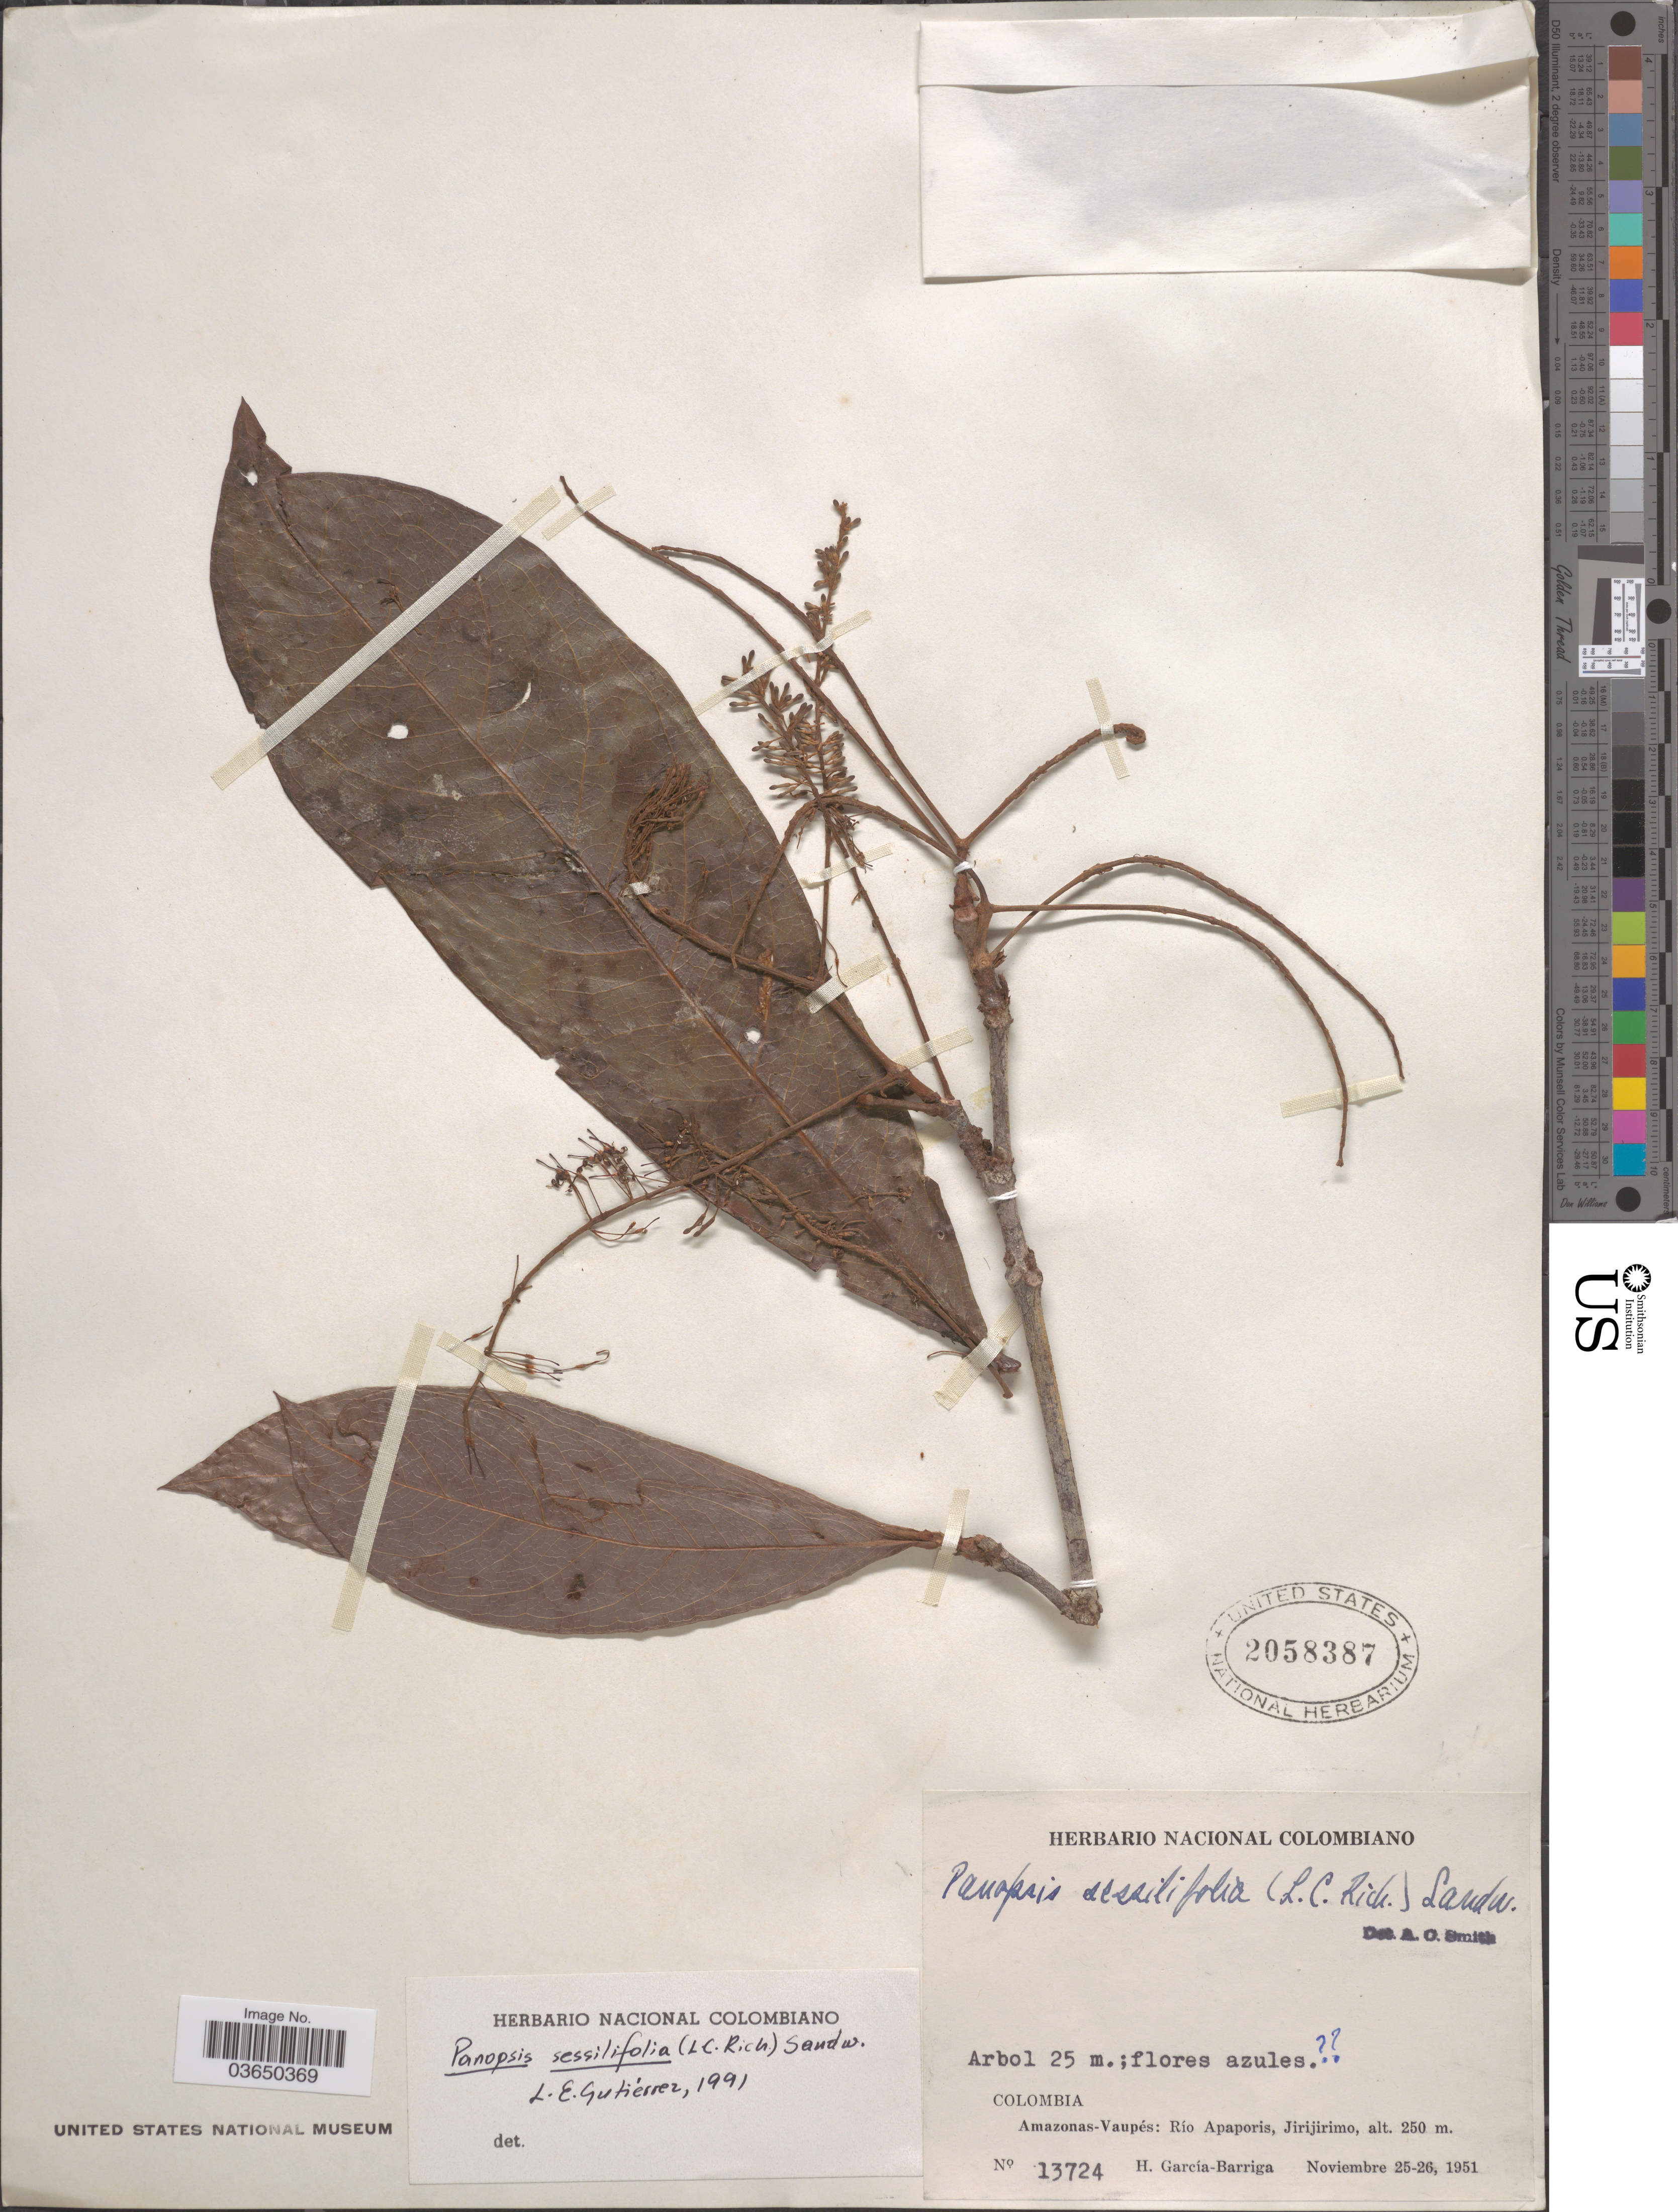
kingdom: Plantae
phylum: Tracheophyta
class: Magnoliopsida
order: Proteales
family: Proteaceae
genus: Panopsis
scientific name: Panopsis sessilifolia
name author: (Rich.) Sandwith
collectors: H. García Barriga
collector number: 13724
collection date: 1951-11-25/1951-11-26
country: Colombia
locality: Amazonas-Vaupés: Río Apaporis, Jirijirimo.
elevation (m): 250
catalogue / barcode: US 2058387